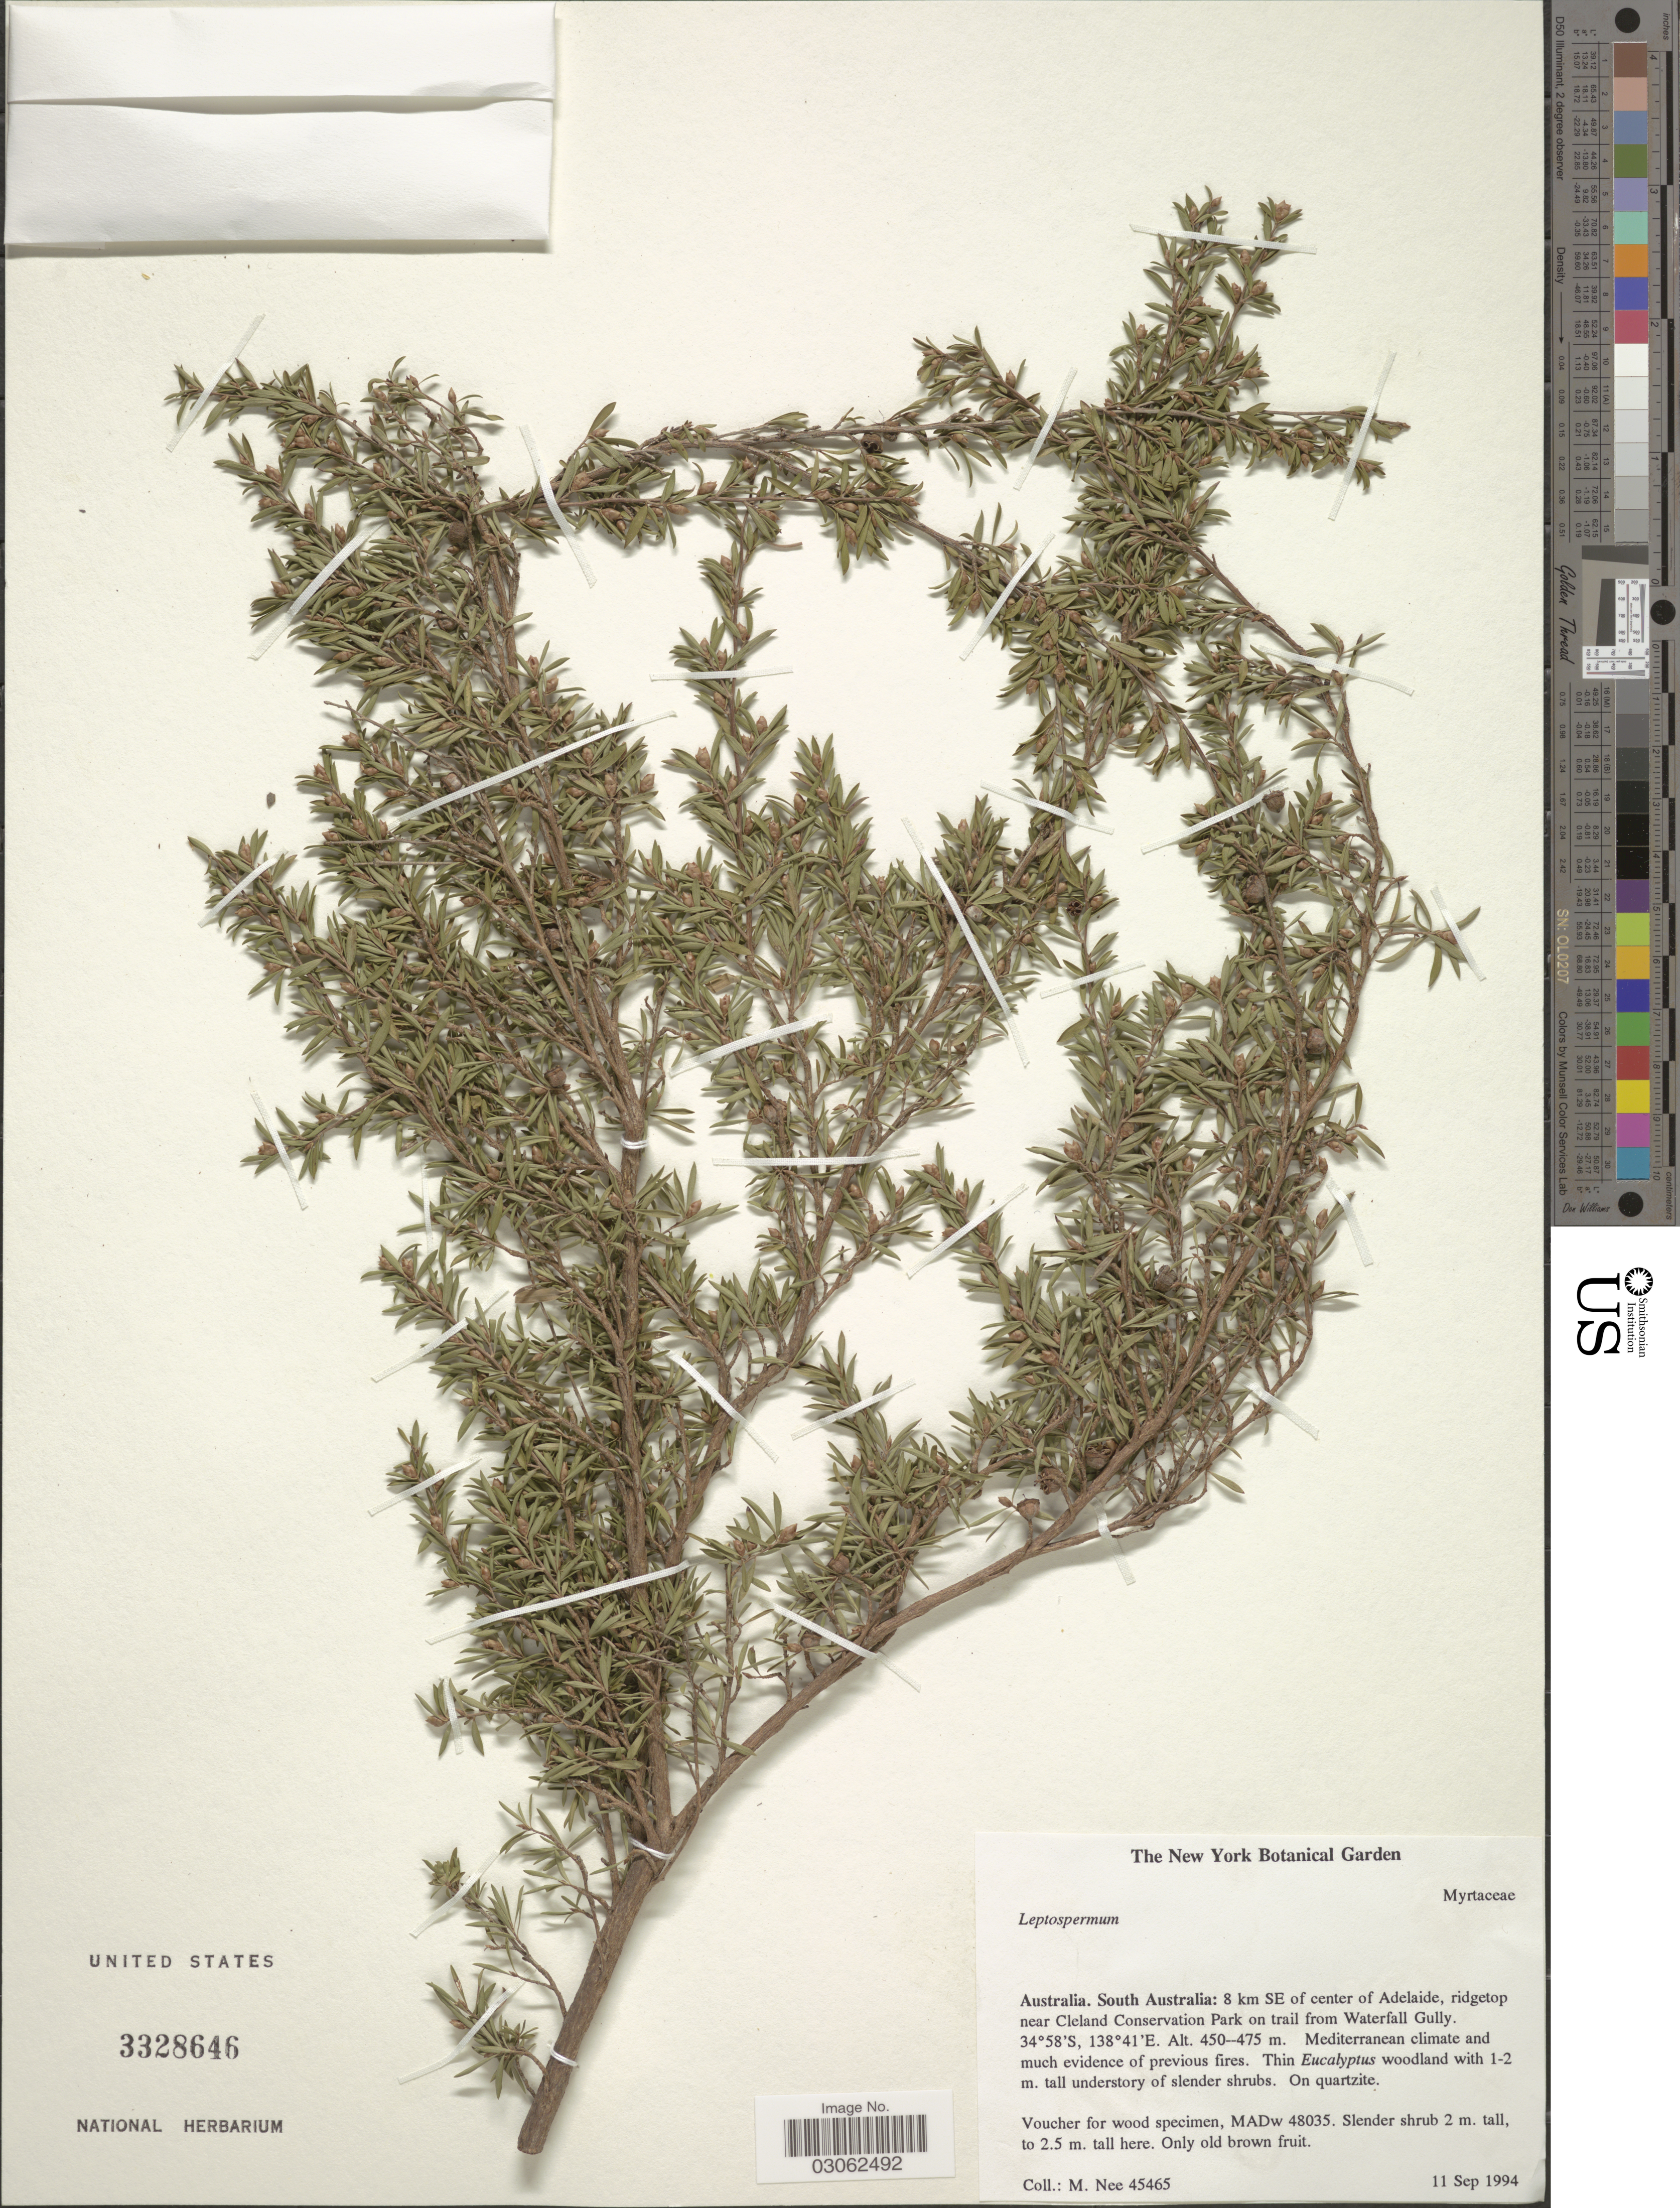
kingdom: Plantae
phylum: Tracheophyta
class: Magnoliopsida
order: Myrtales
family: Myrtaceae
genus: Leptospermum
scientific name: Leptospermum sp.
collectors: M. Nee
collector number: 45465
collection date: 1994-09-11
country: Australia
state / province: South Australia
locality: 8 km SE of center of Adelaide, ridgetop near Cleland Conservation Park on trail from Waterfall Gully.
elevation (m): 470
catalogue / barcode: US 3328646